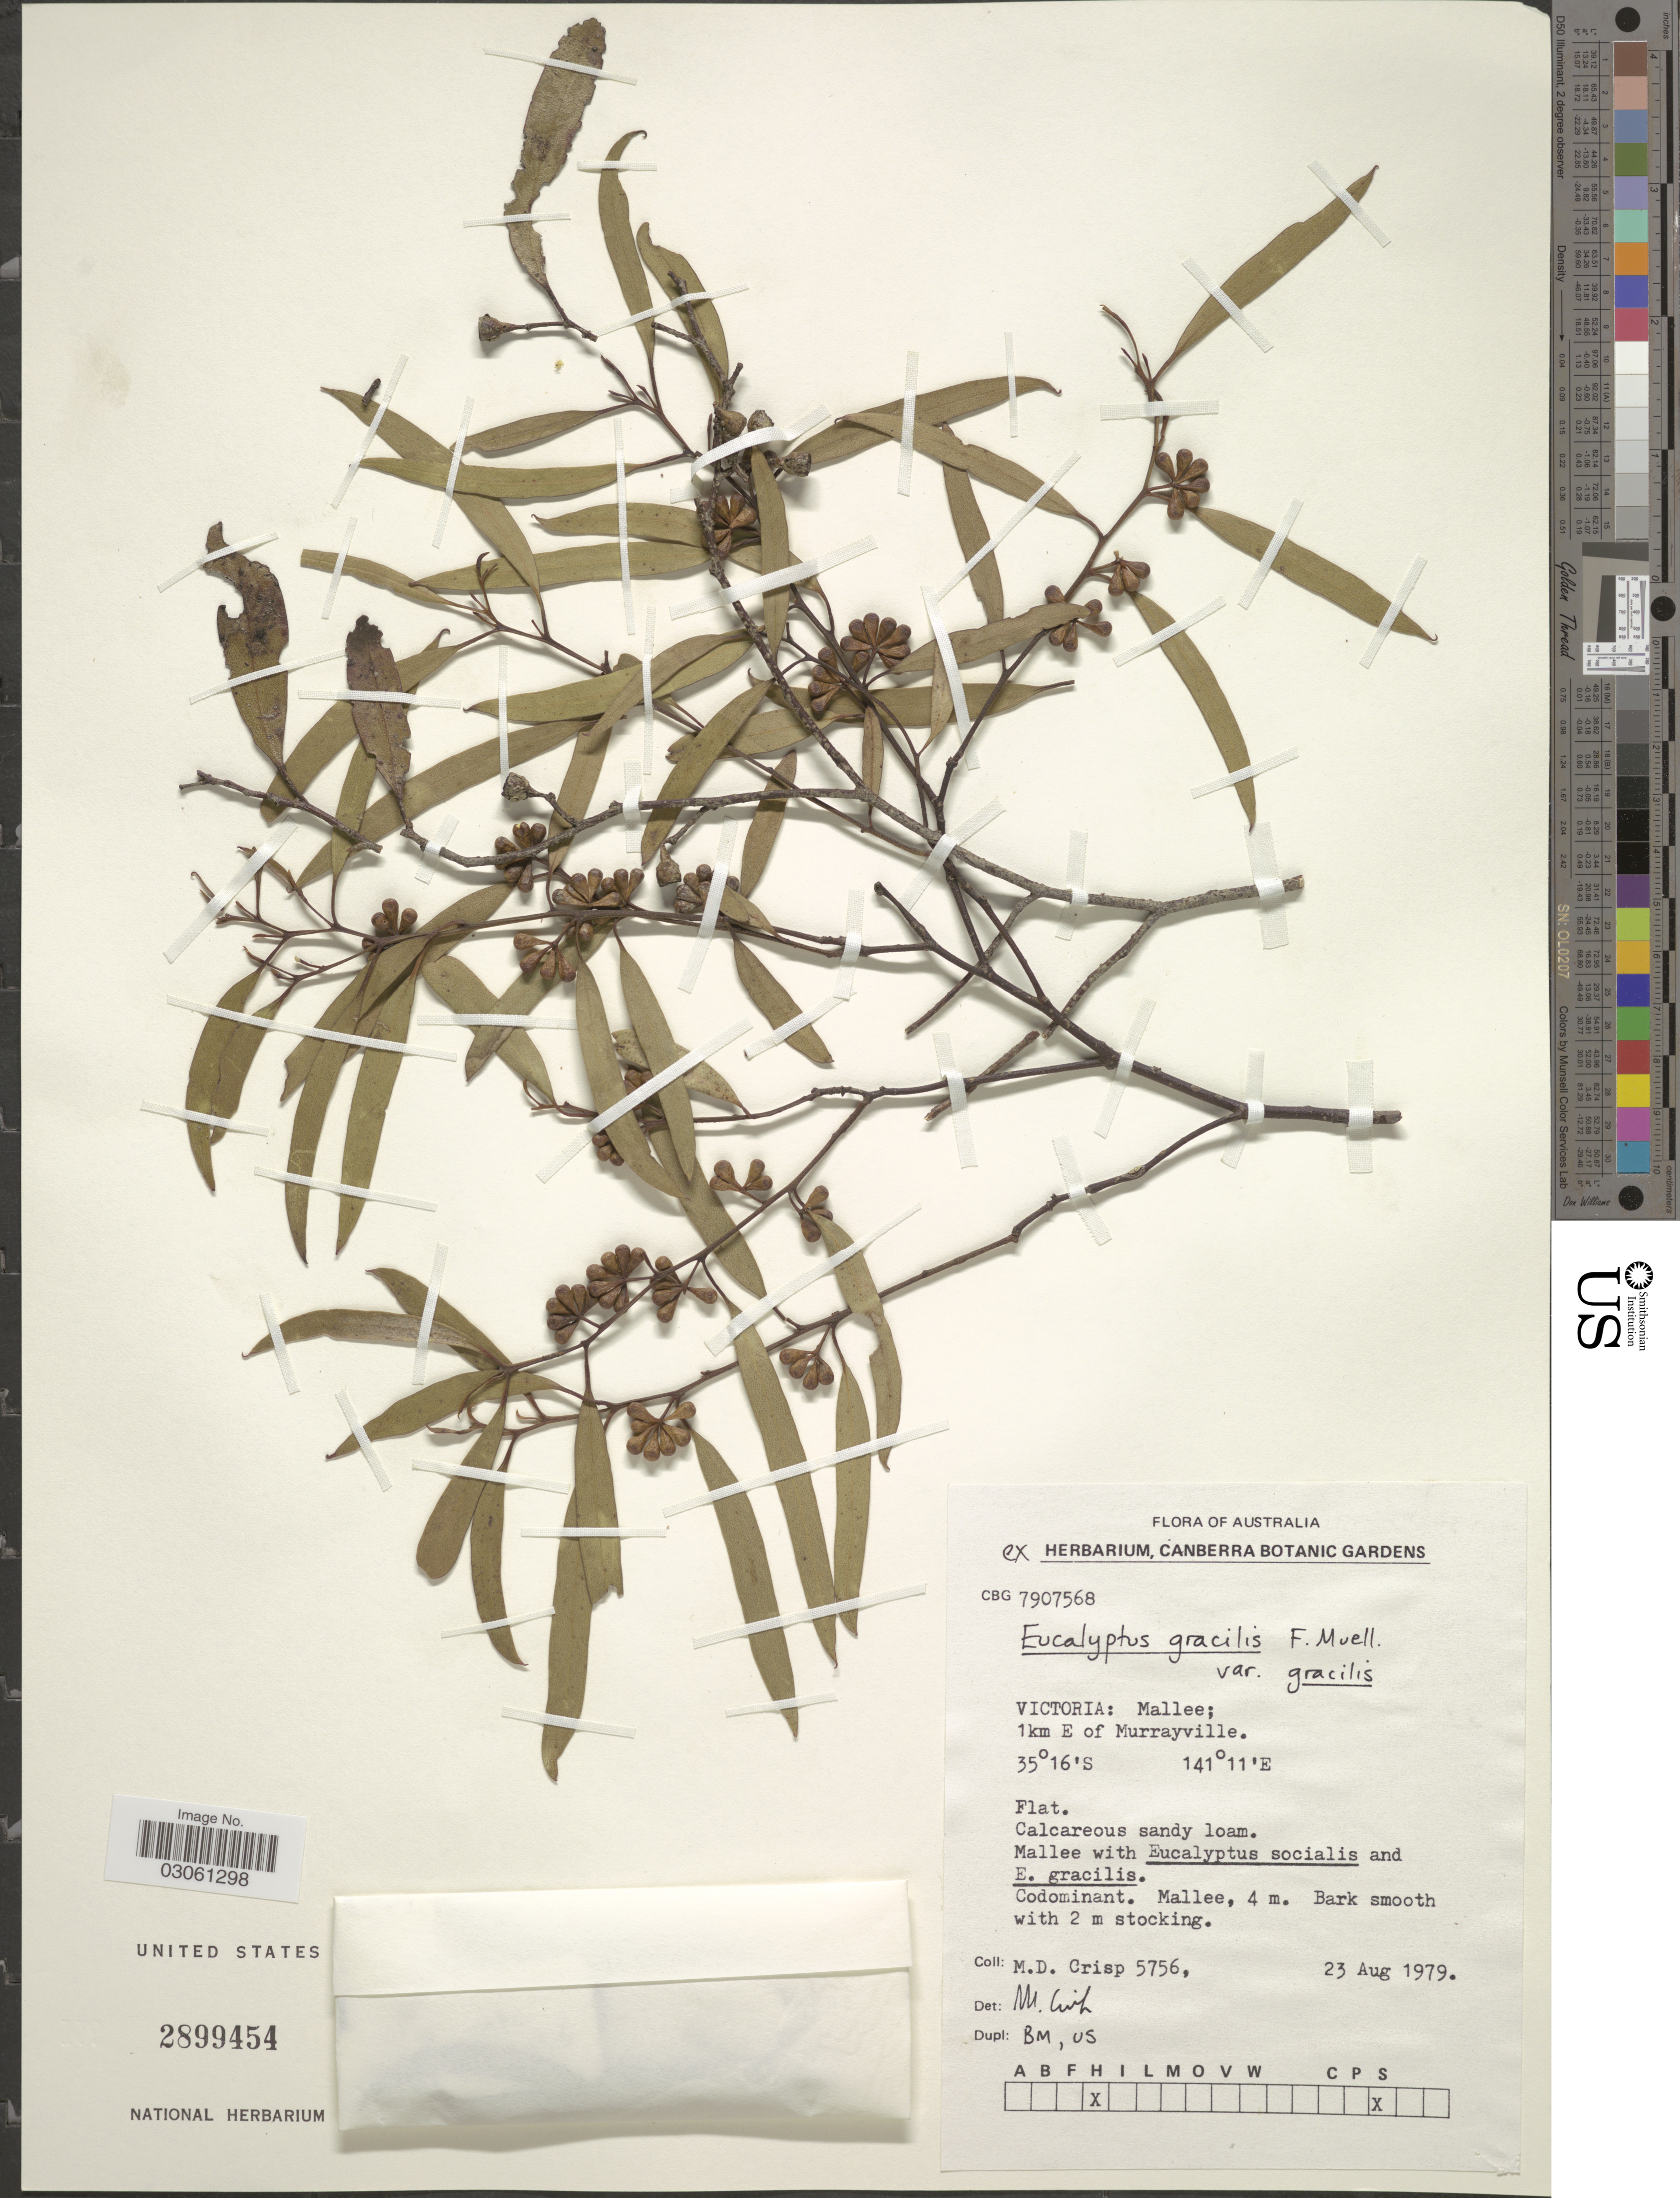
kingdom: Plantae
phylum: Tracheophyta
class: Magnoliopsida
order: Myrtales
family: Myrtaceae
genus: Eucalyptus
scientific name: Eucalyptus gracilis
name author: F. Muell.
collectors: M. Crisp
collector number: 5756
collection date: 1979-08-23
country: Australia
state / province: Victoria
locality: Victoria: Mallee; 1km E of Murrayville.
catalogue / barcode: US 2899454